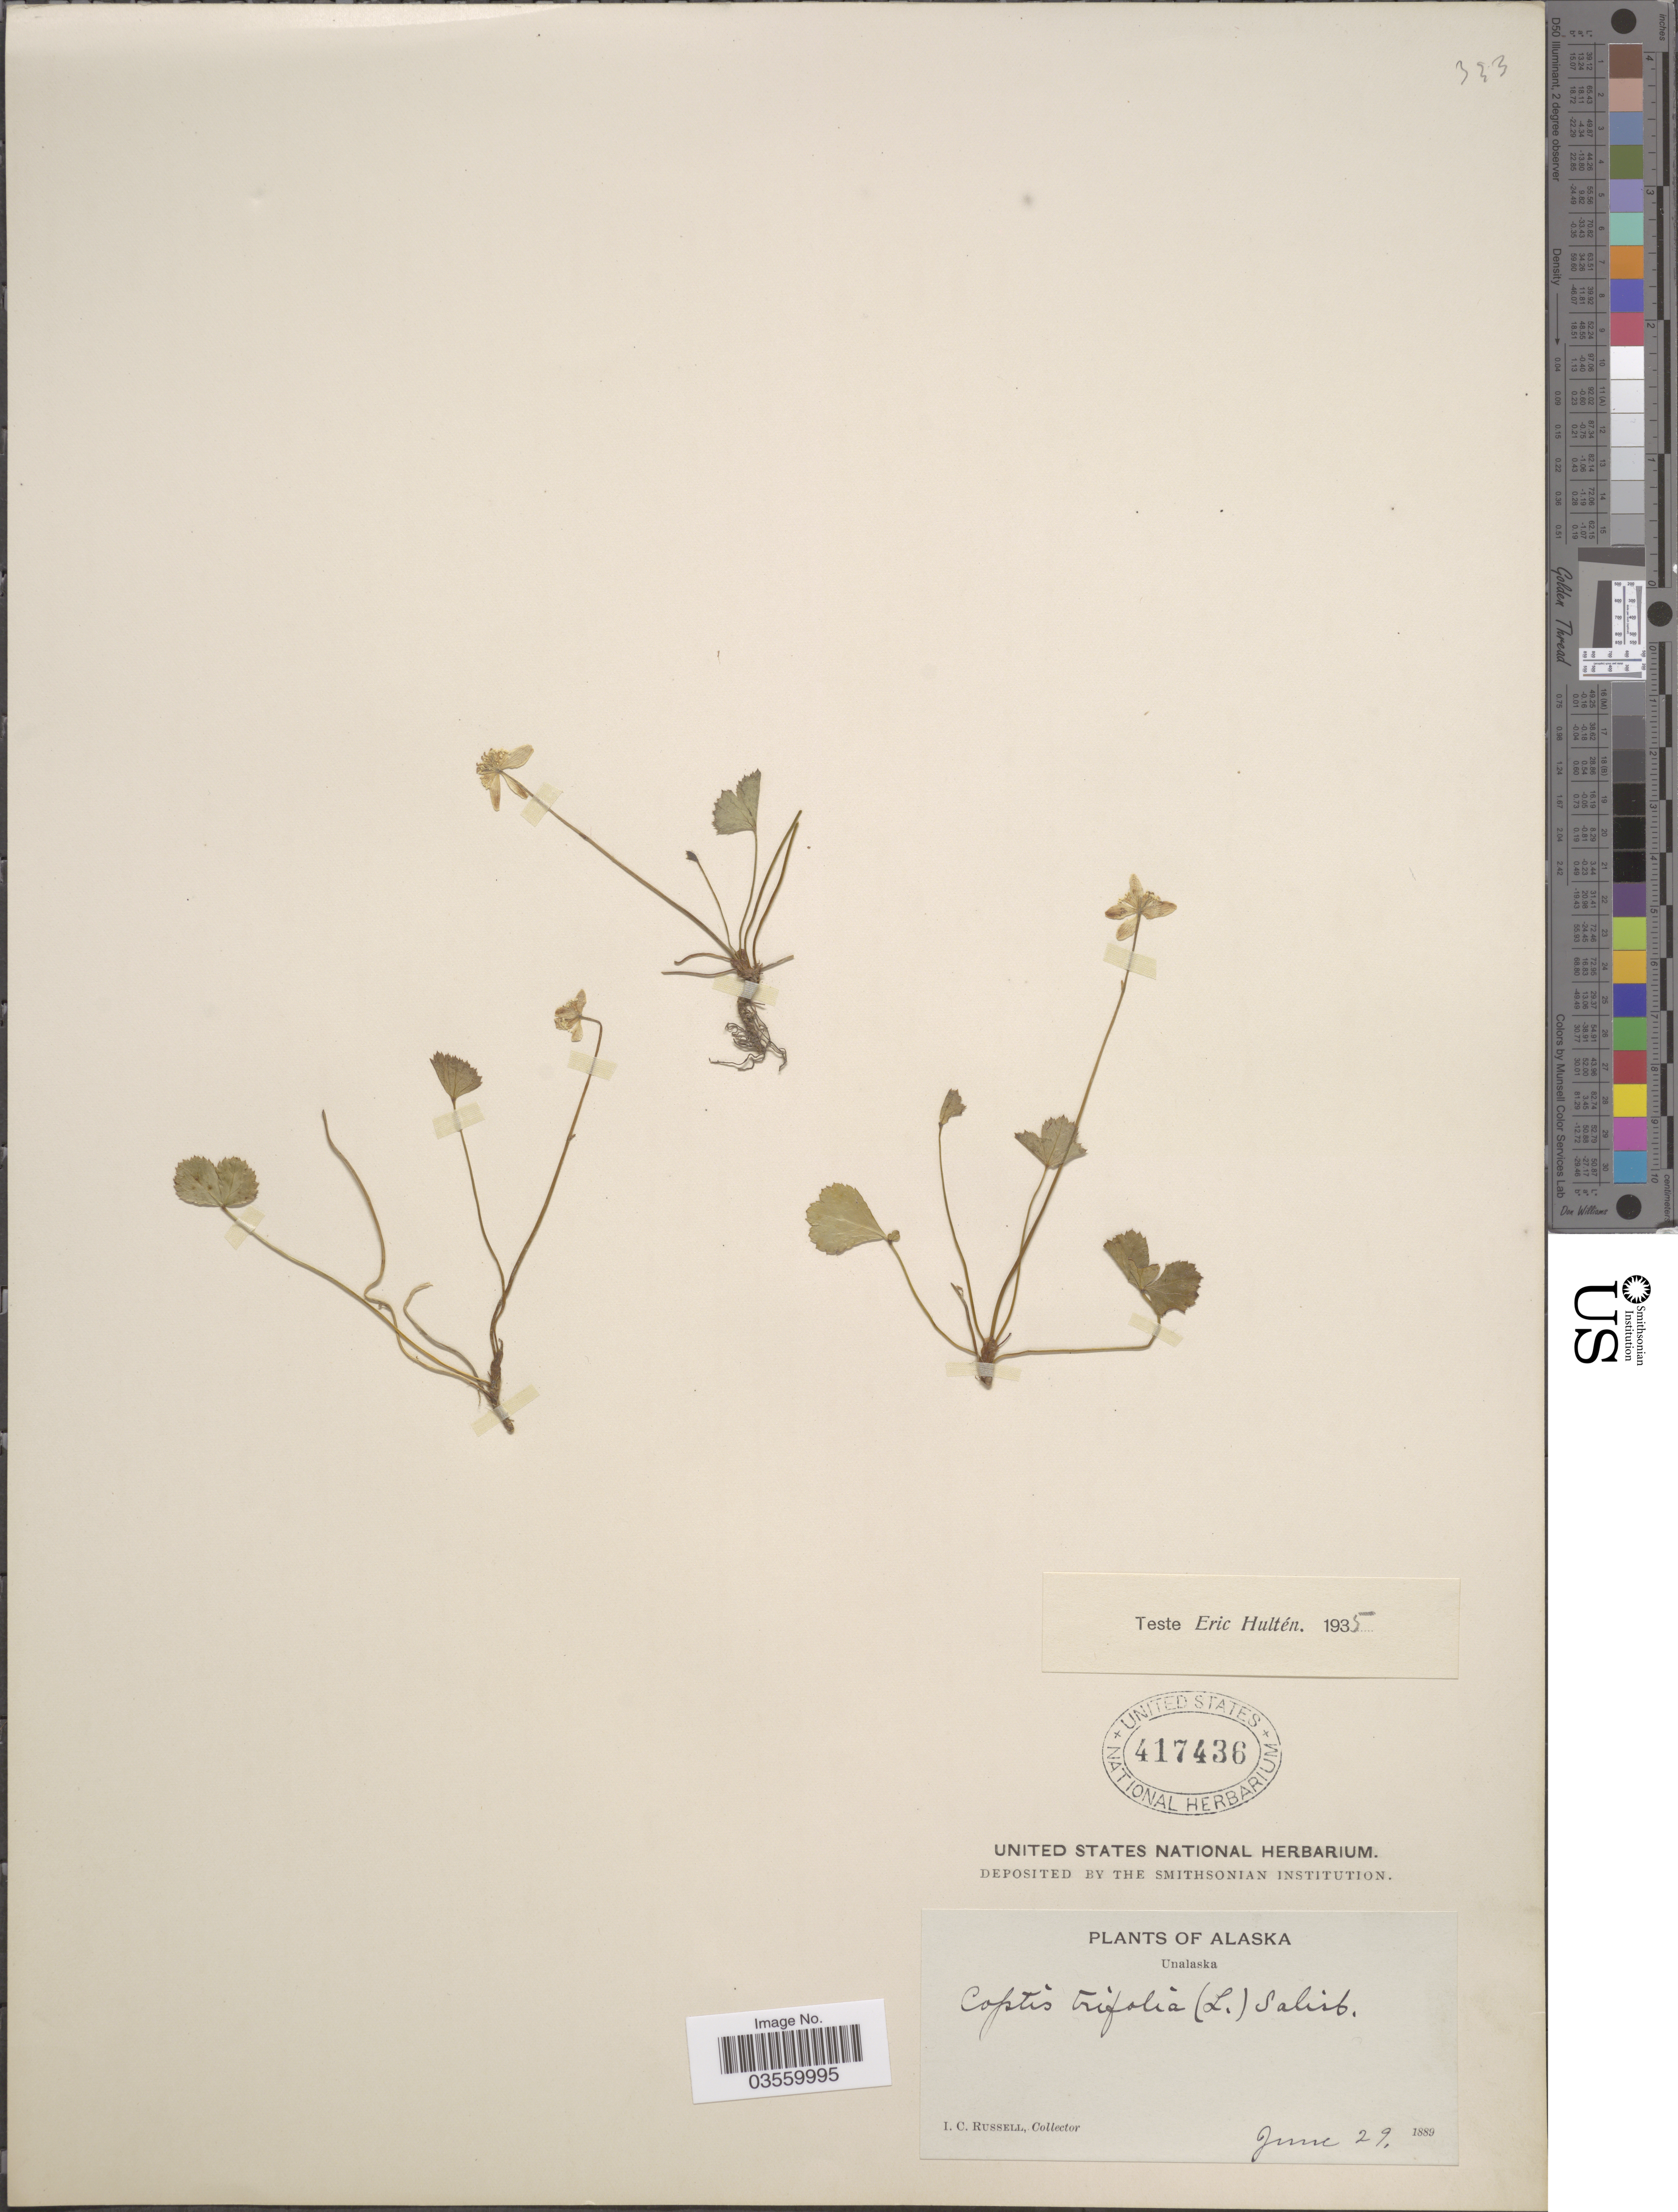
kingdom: Plantae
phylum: Tracheophyta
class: Magnoliopsida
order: Ranunculales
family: Ranunculaceae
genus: Coptis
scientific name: Coptis trifolia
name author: (L.) Salisb.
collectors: I. C. Russell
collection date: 1889-06-29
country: United States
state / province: Alaska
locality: Unalaska.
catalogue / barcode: US 417436